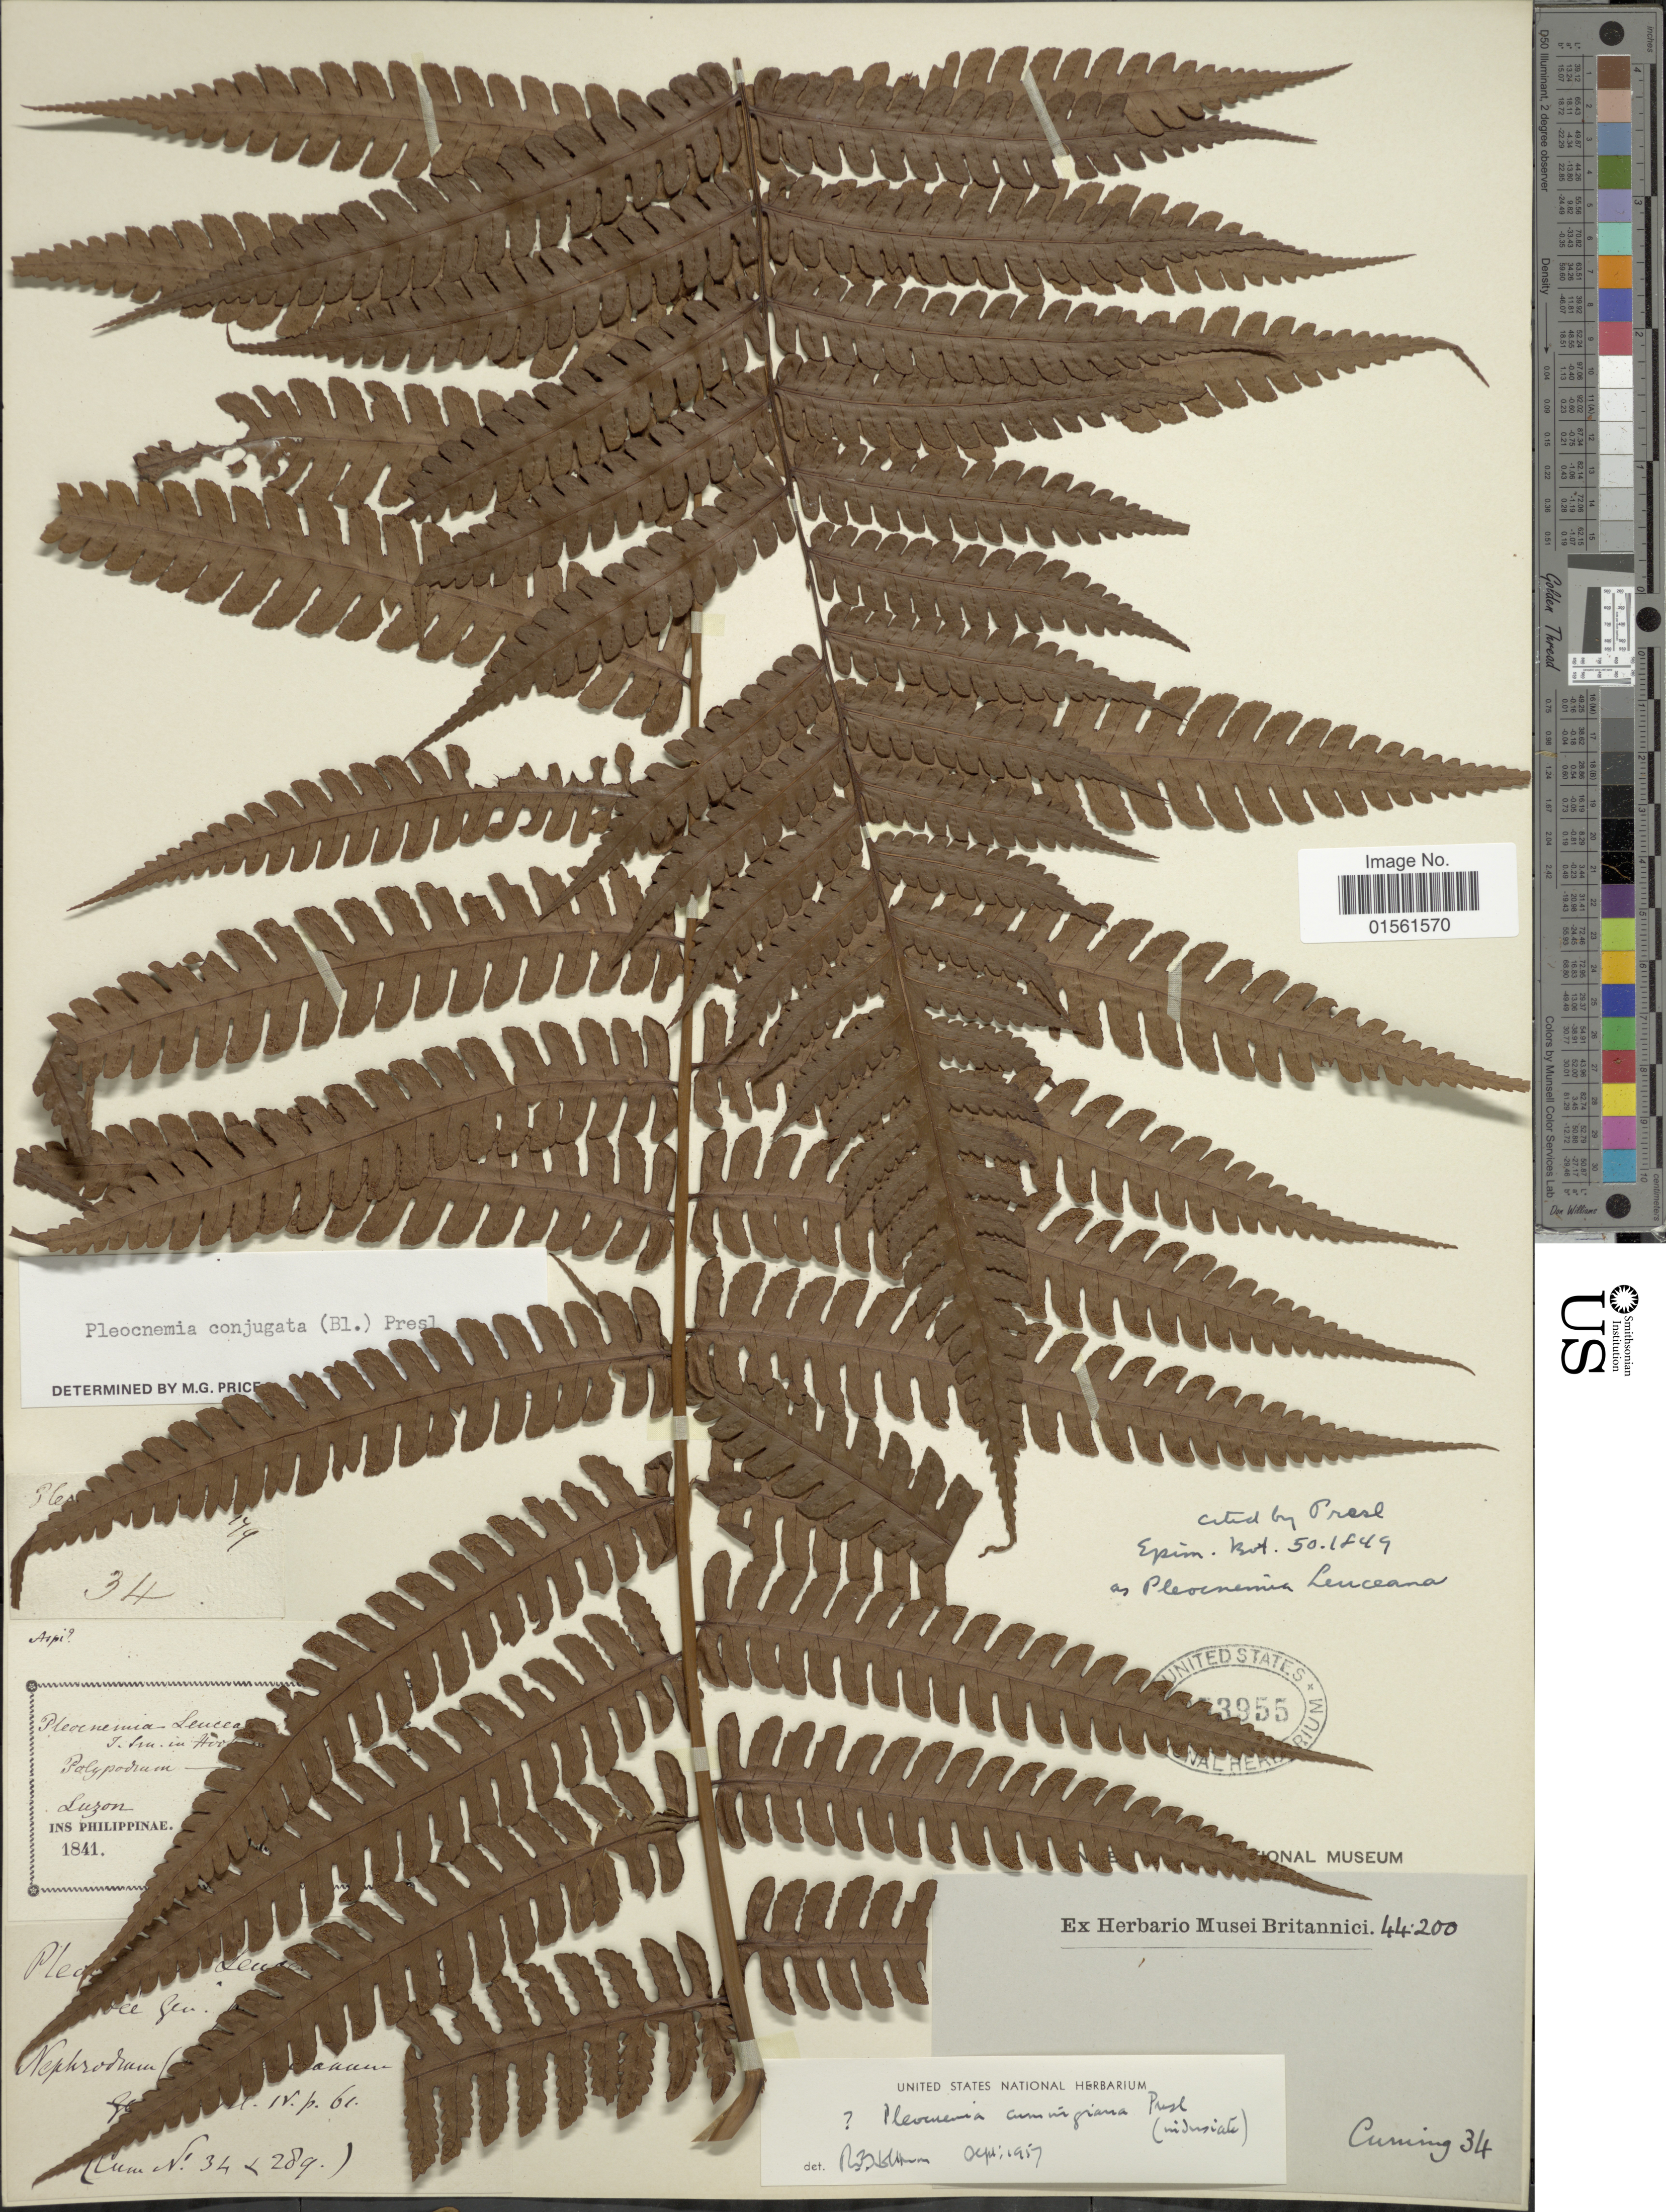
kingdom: Plantae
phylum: Tracheophyta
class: Polypodiopsida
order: Polypodiales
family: Dryopteridaceae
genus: Pleocnemia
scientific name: Pleocnemia conjugata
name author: (Blume) C. Presl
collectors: -. Cuming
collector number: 34/289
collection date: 1841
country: Philippines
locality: Ins. Philippinae. [illegible text].